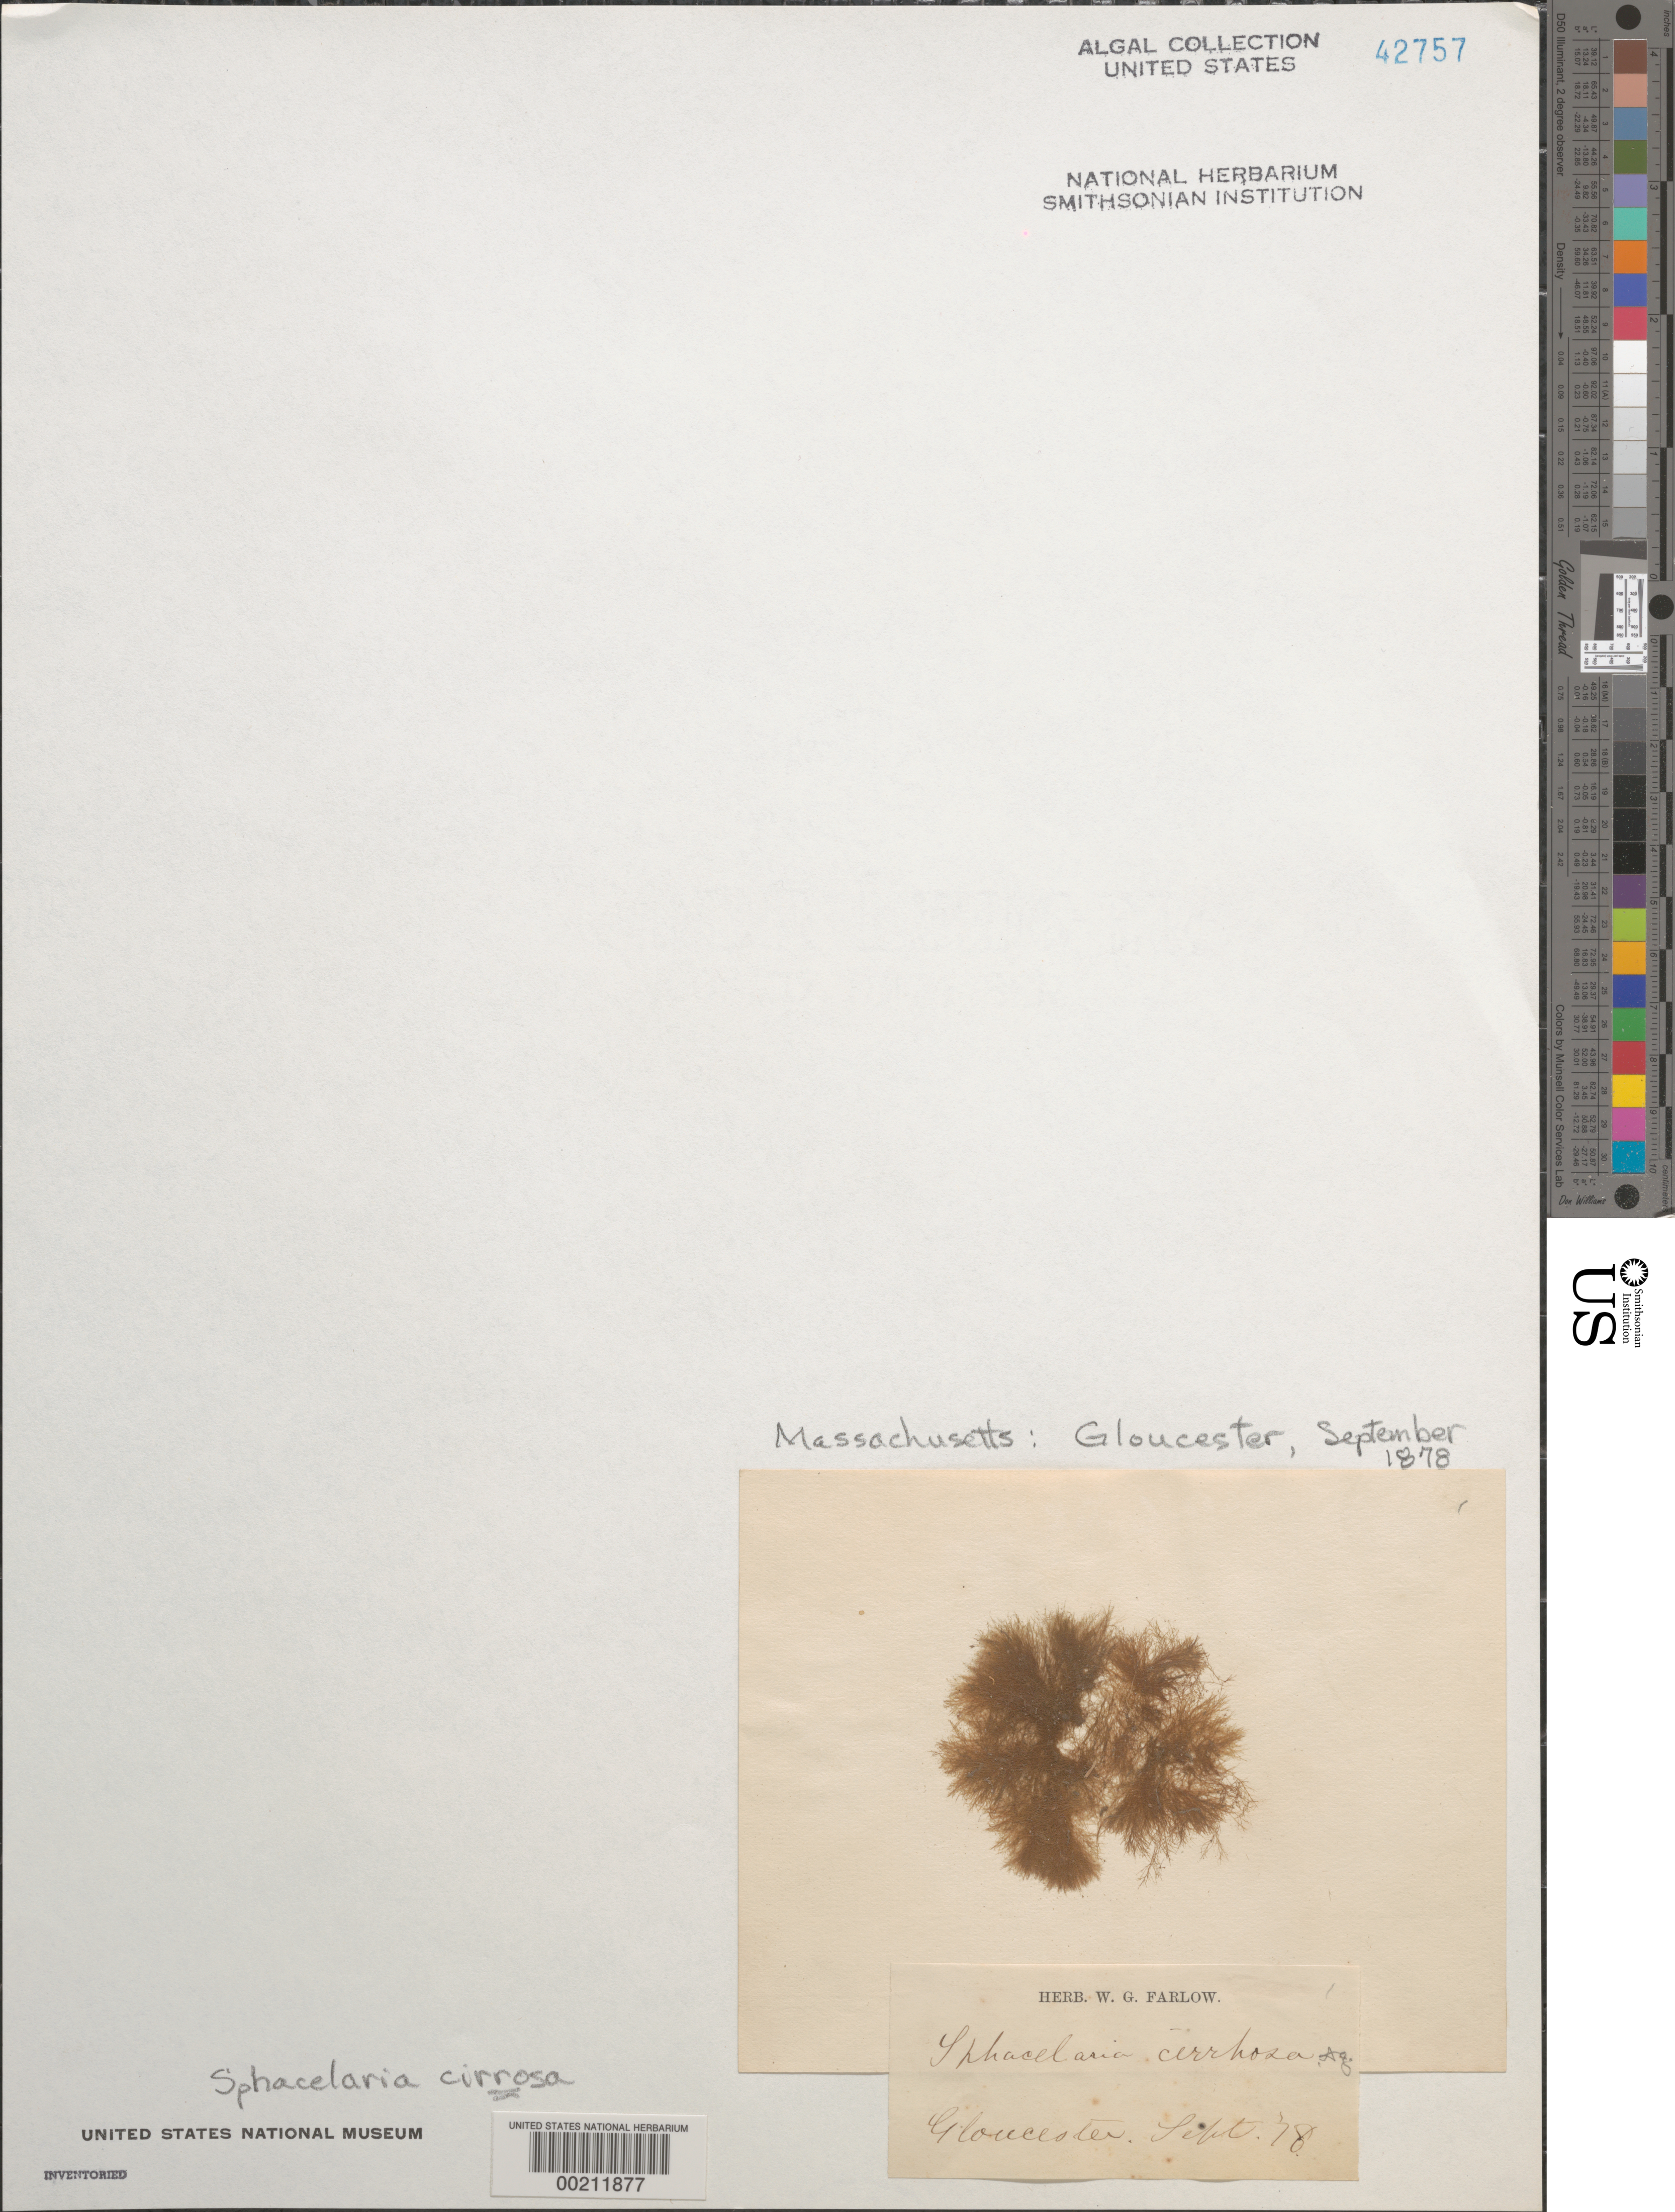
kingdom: Chromista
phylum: Ochrophyta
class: Phaeophyceae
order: Sphacelariales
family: Sphacelariaceae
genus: Sphacelaria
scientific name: Sphacelaria cirrosa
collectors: W. Farlow (Herbarium)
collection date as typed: Sep 1878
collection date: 1878-09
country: United States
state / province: Massachusetts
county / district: Essex County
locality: Gloucester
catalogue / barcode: US 42757